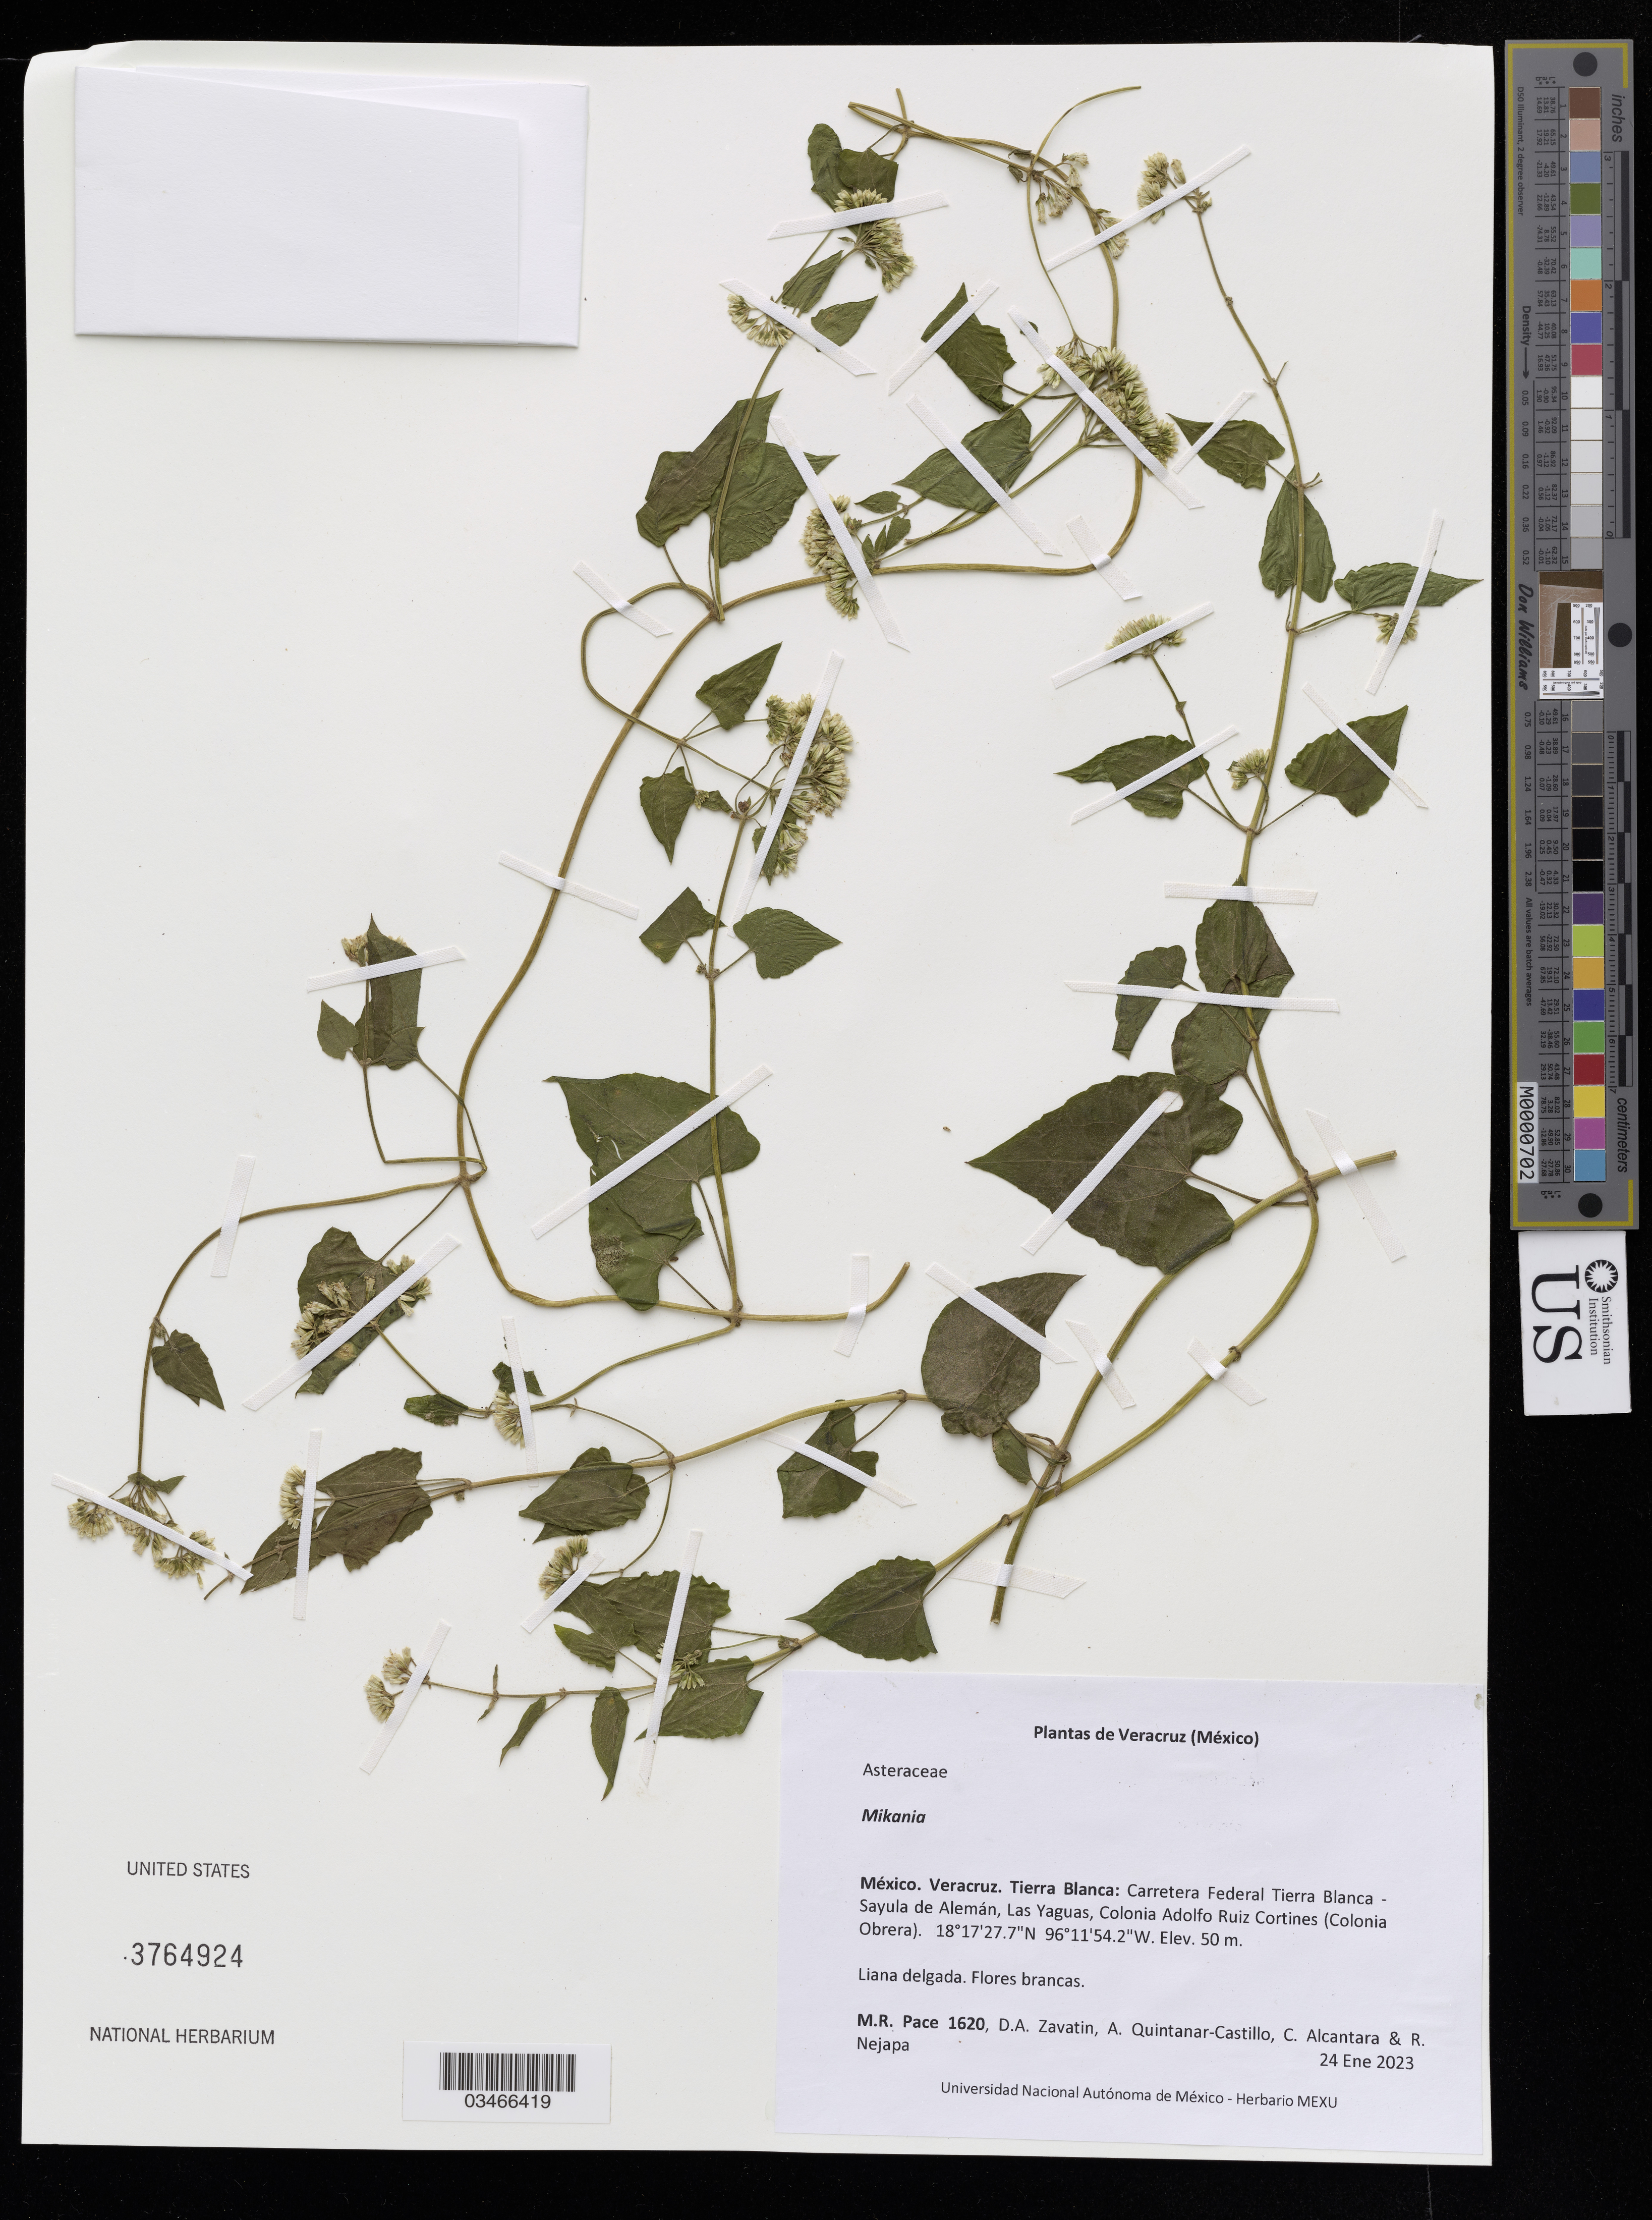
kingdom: Plantae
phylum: Tracheophyta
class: Magnoliopsida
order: Asterales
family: Asteraceae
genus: Mikania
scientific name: Mikania sp.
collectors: M. R. Pace, D. Zavatin & C. Alcantara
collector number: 1620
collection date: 2023-01-24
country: Mexico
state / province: Veracruz Llave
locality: Tierra Blanca: Carretera Federal Tierra Blanca - Sayula de Alemán, Las Yaguas, Colonia Adolfo Ruiz Cortines (Colonia Obrera).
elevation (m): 50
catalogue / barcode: US 3764924